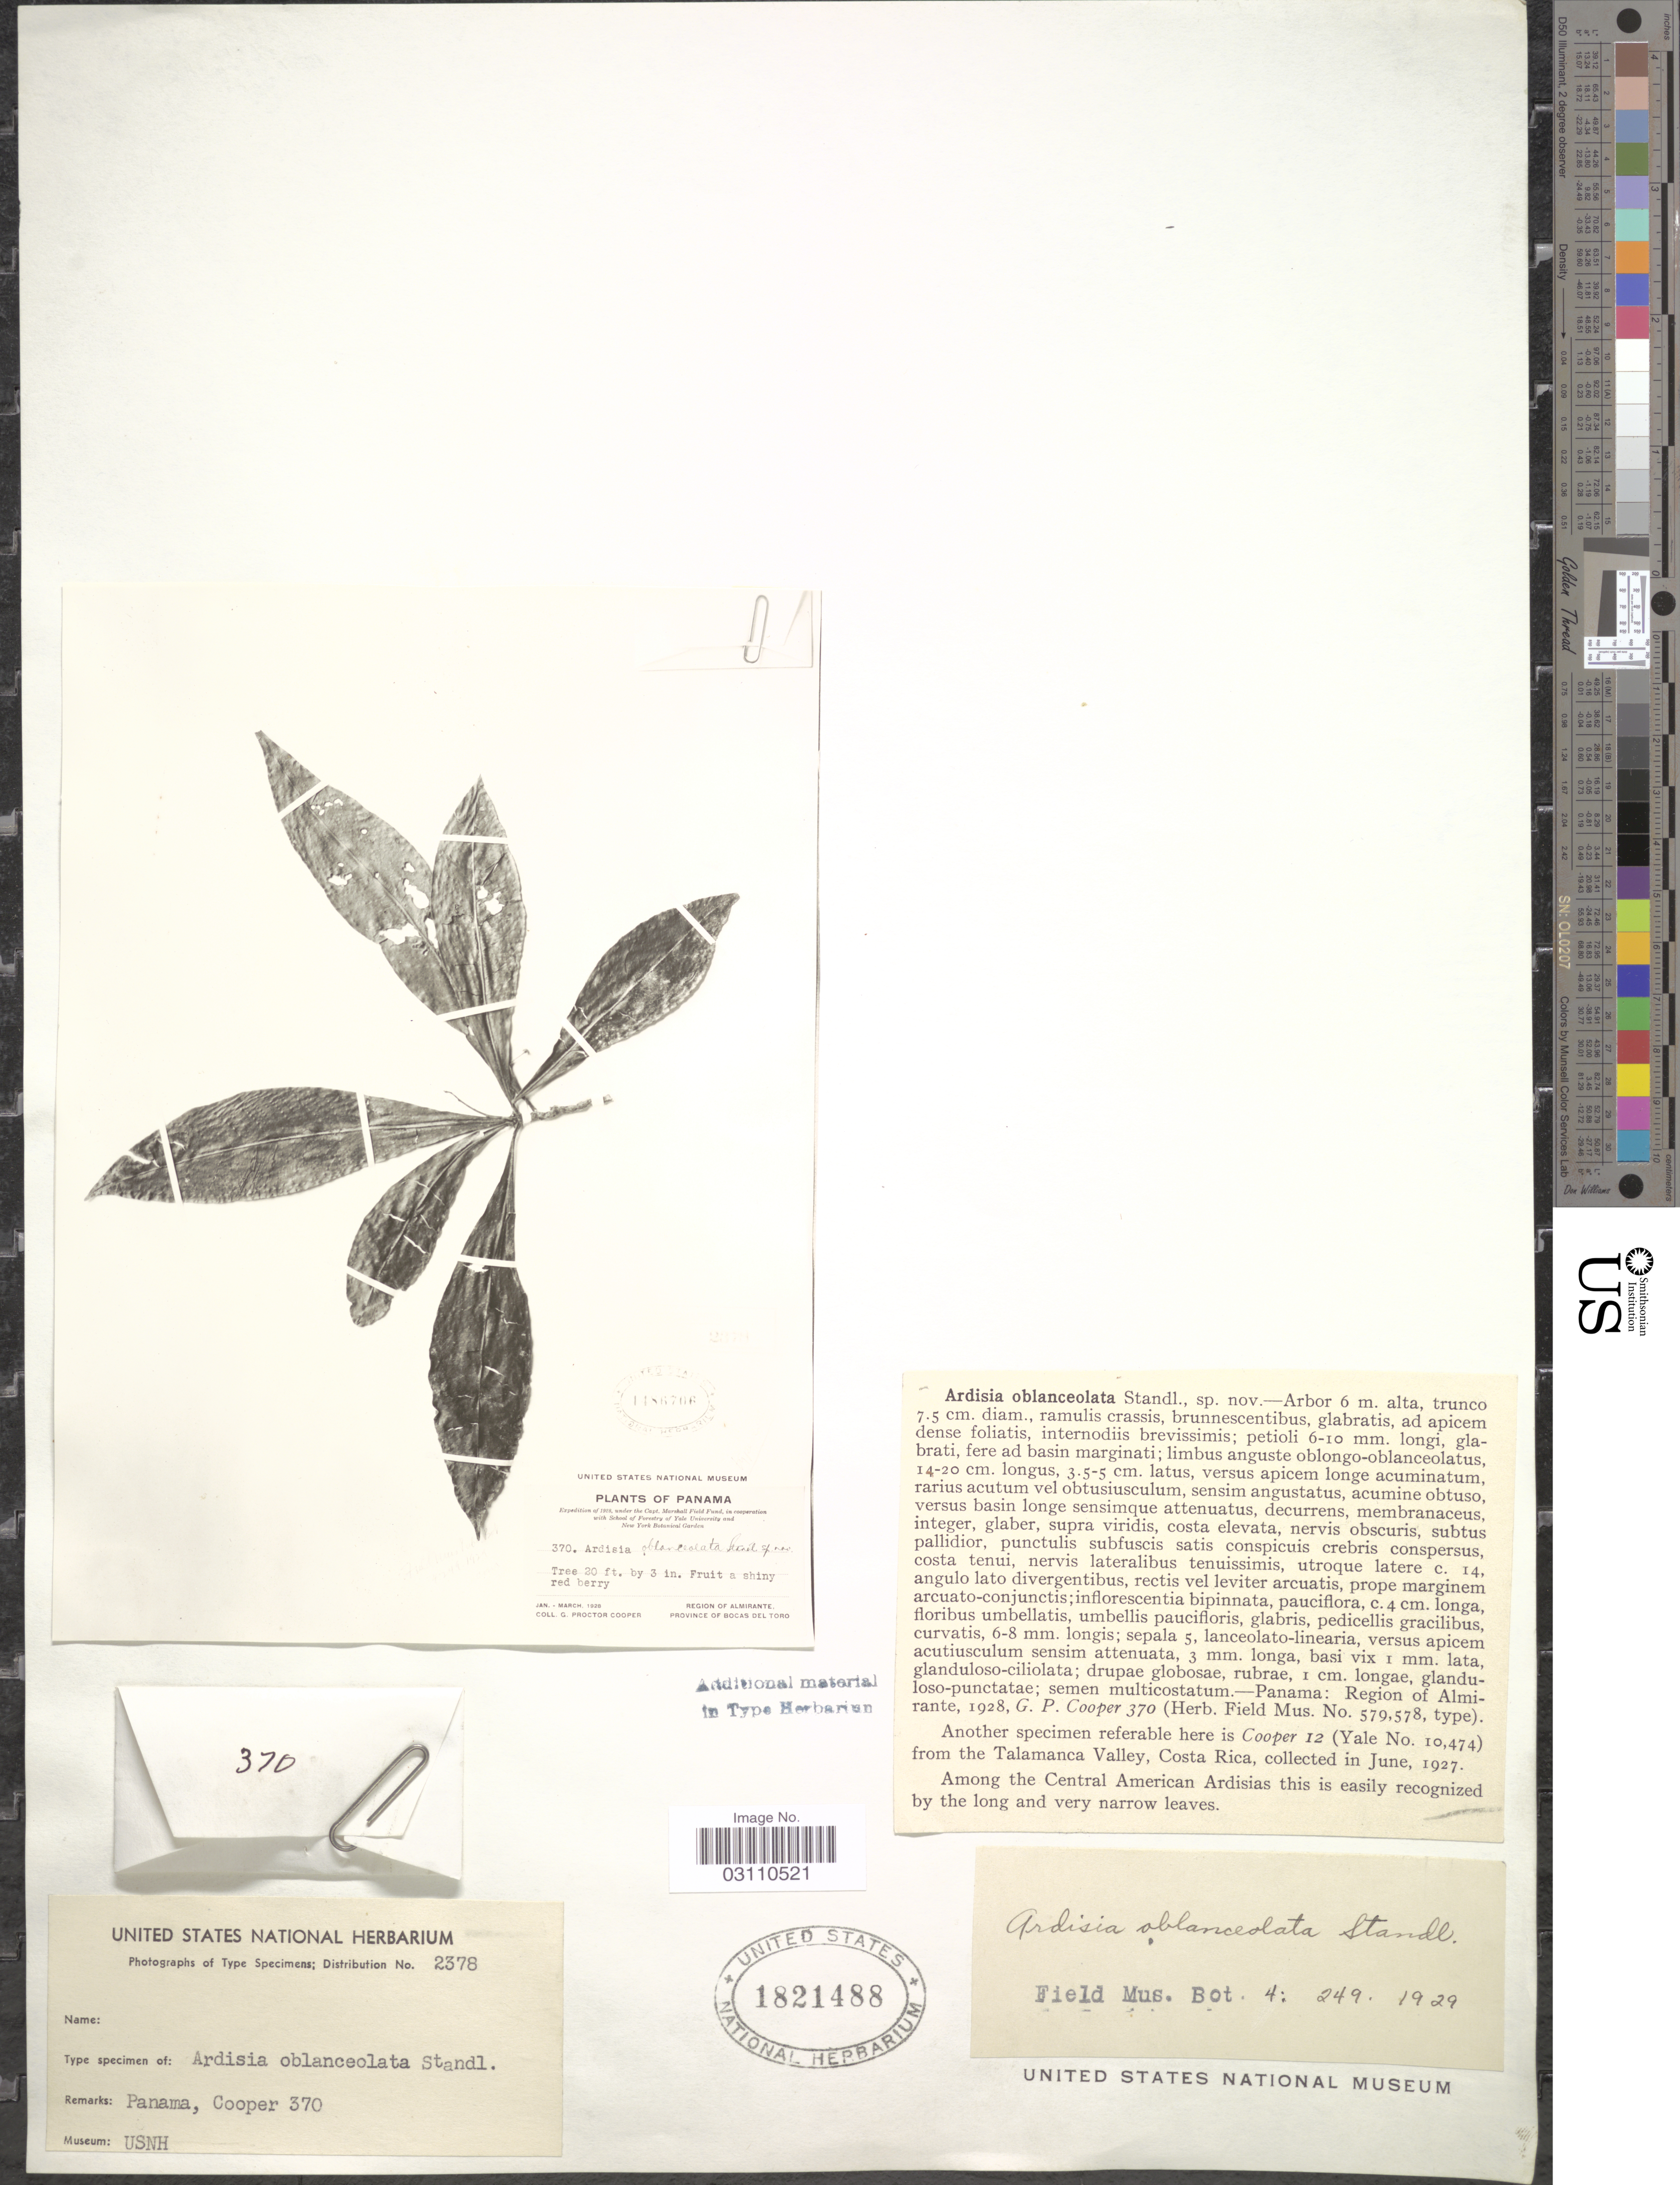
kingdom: Plantae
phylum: Tracheophyta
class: Magnoliopsida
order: Ericales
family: Primulaceae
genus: Ardisia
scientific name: Ardisia oblanceolata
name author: Standl.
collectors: G. Cooper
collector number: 370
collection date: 1928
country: Panama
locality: Region of Almirante.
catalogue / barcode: US 1821488-2